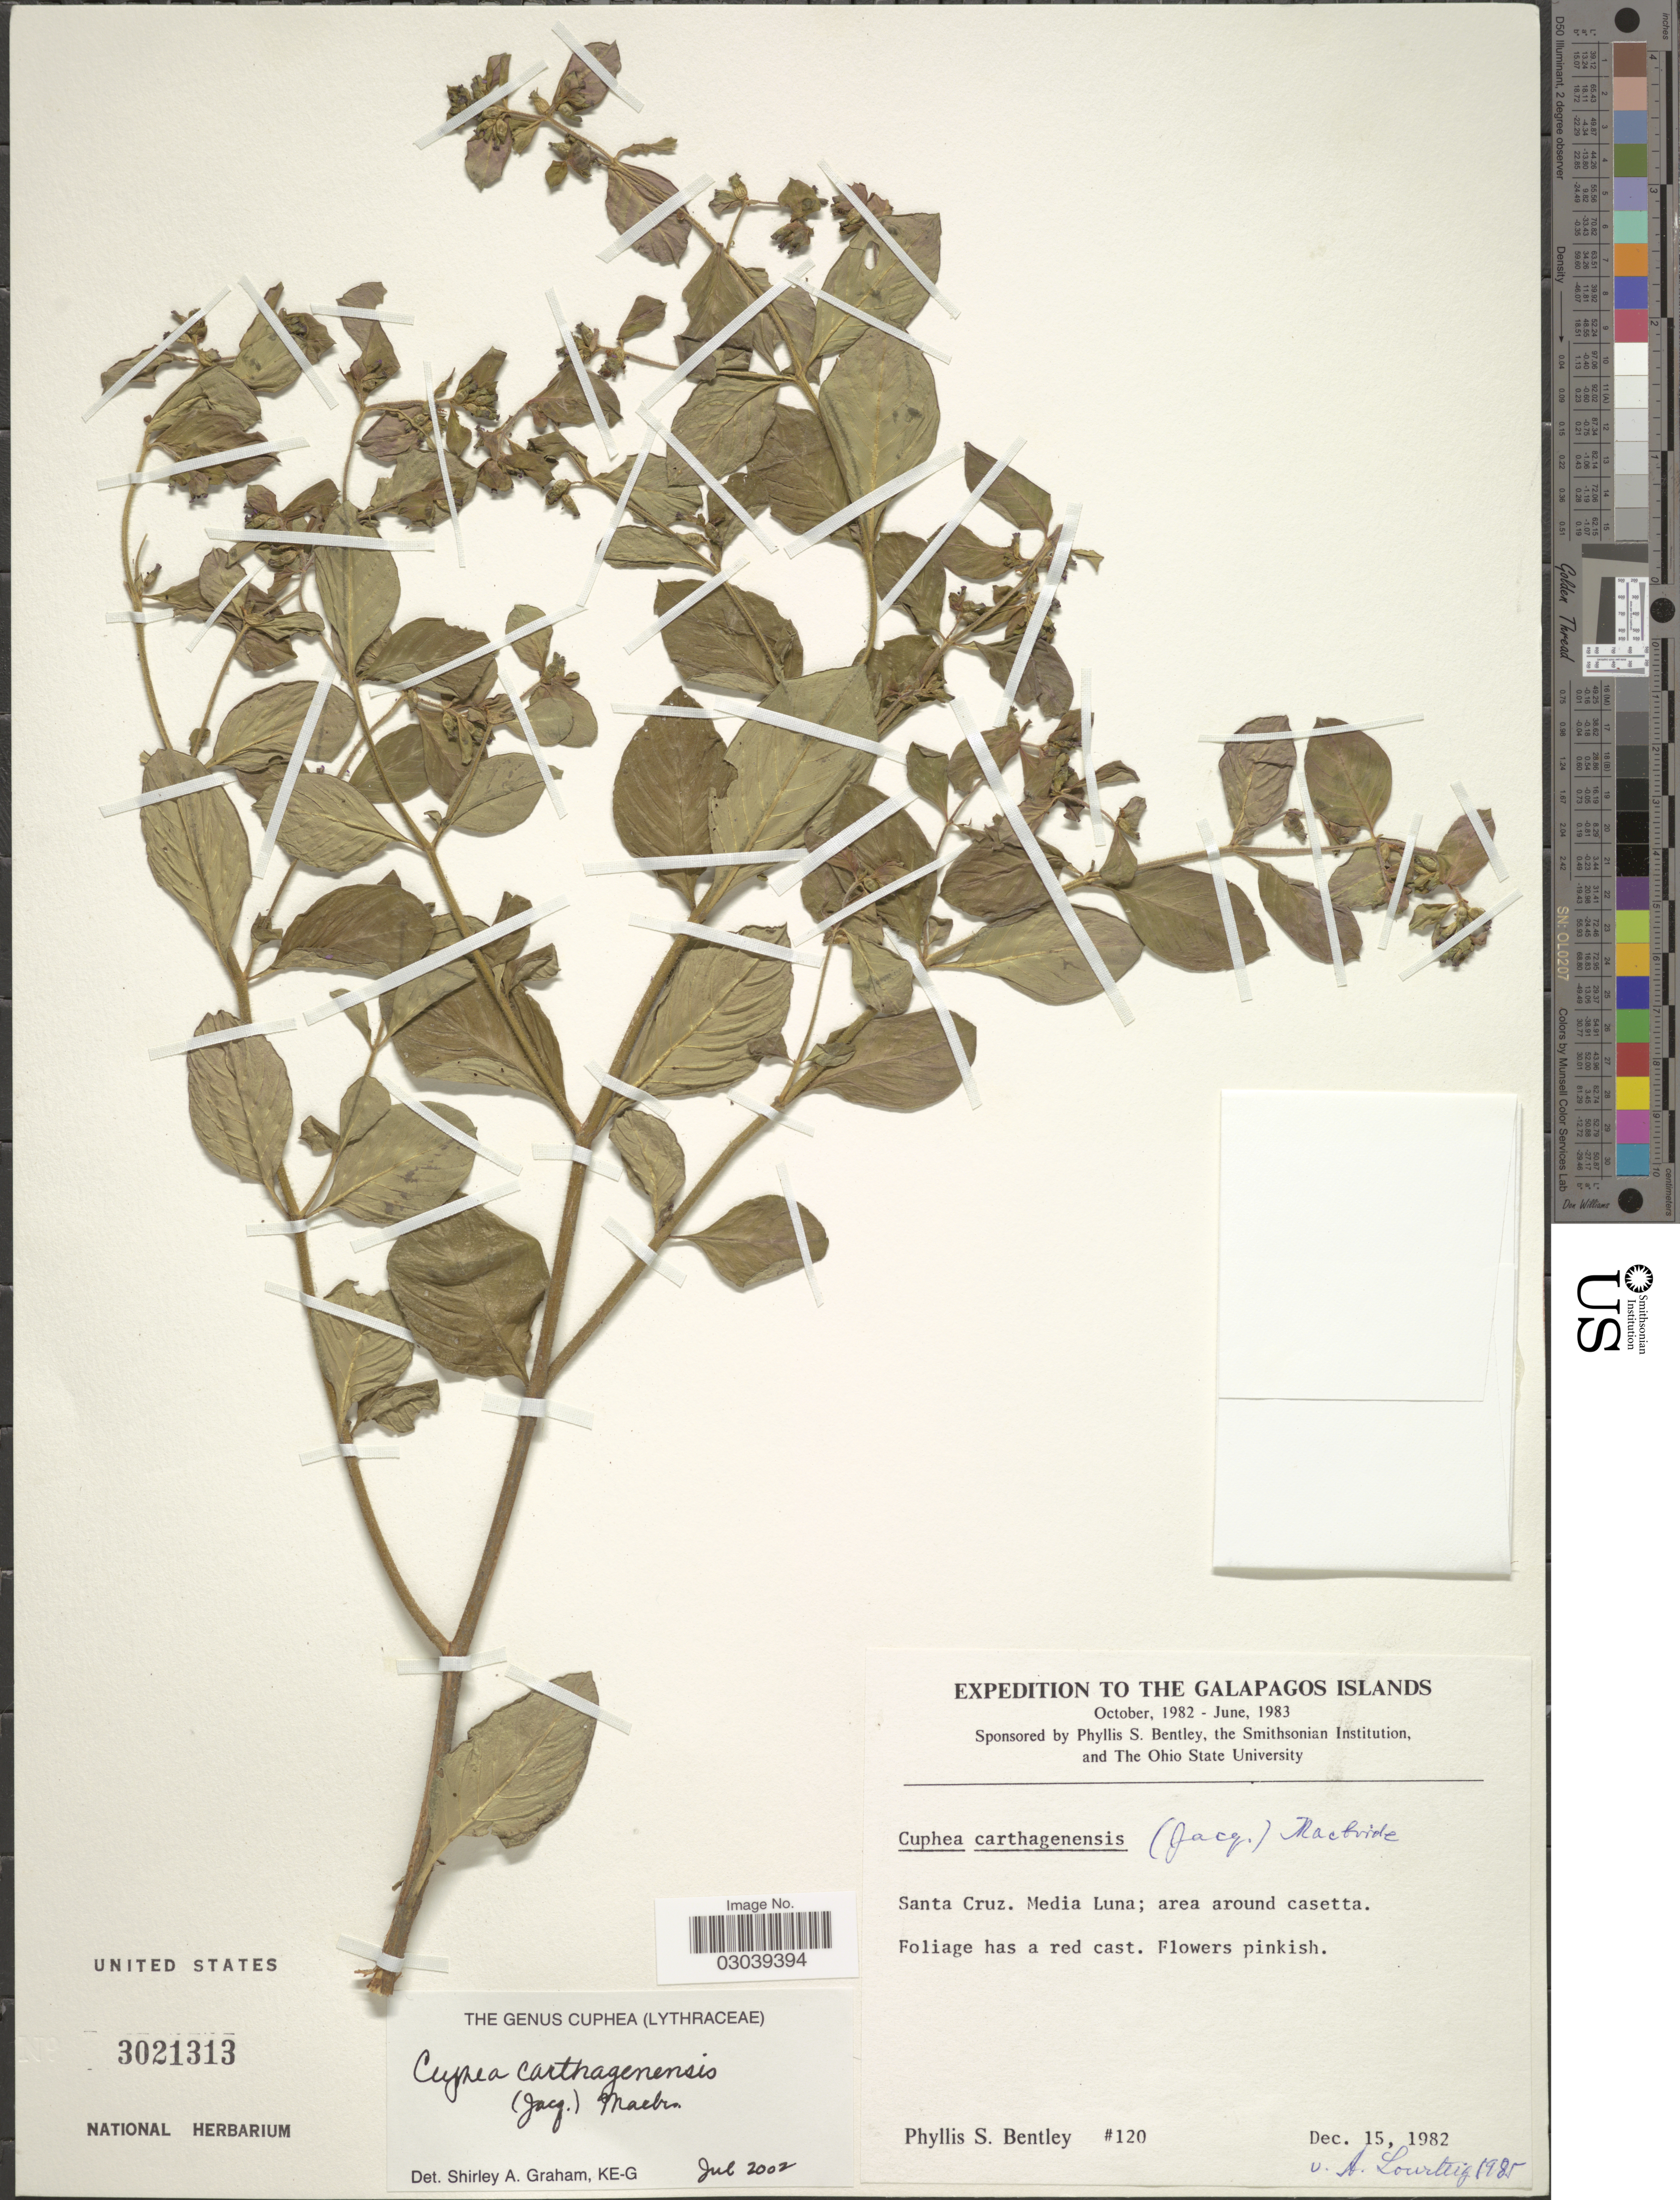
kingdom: Plantae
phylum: Tracheophyta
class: Magnoliopsida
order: Myrtales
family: Lythraceae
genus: Cuphea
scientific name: Cuphea carthagenensis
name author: (Jacq.) J.F. Macbr.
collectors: P. S. Bentley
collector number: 120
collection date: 1982-12-15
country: Ecuador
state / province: Colón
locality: The Galapagos Islands. Santa Cruz. Media Luna; area around casetta.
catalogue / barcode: US 3021313